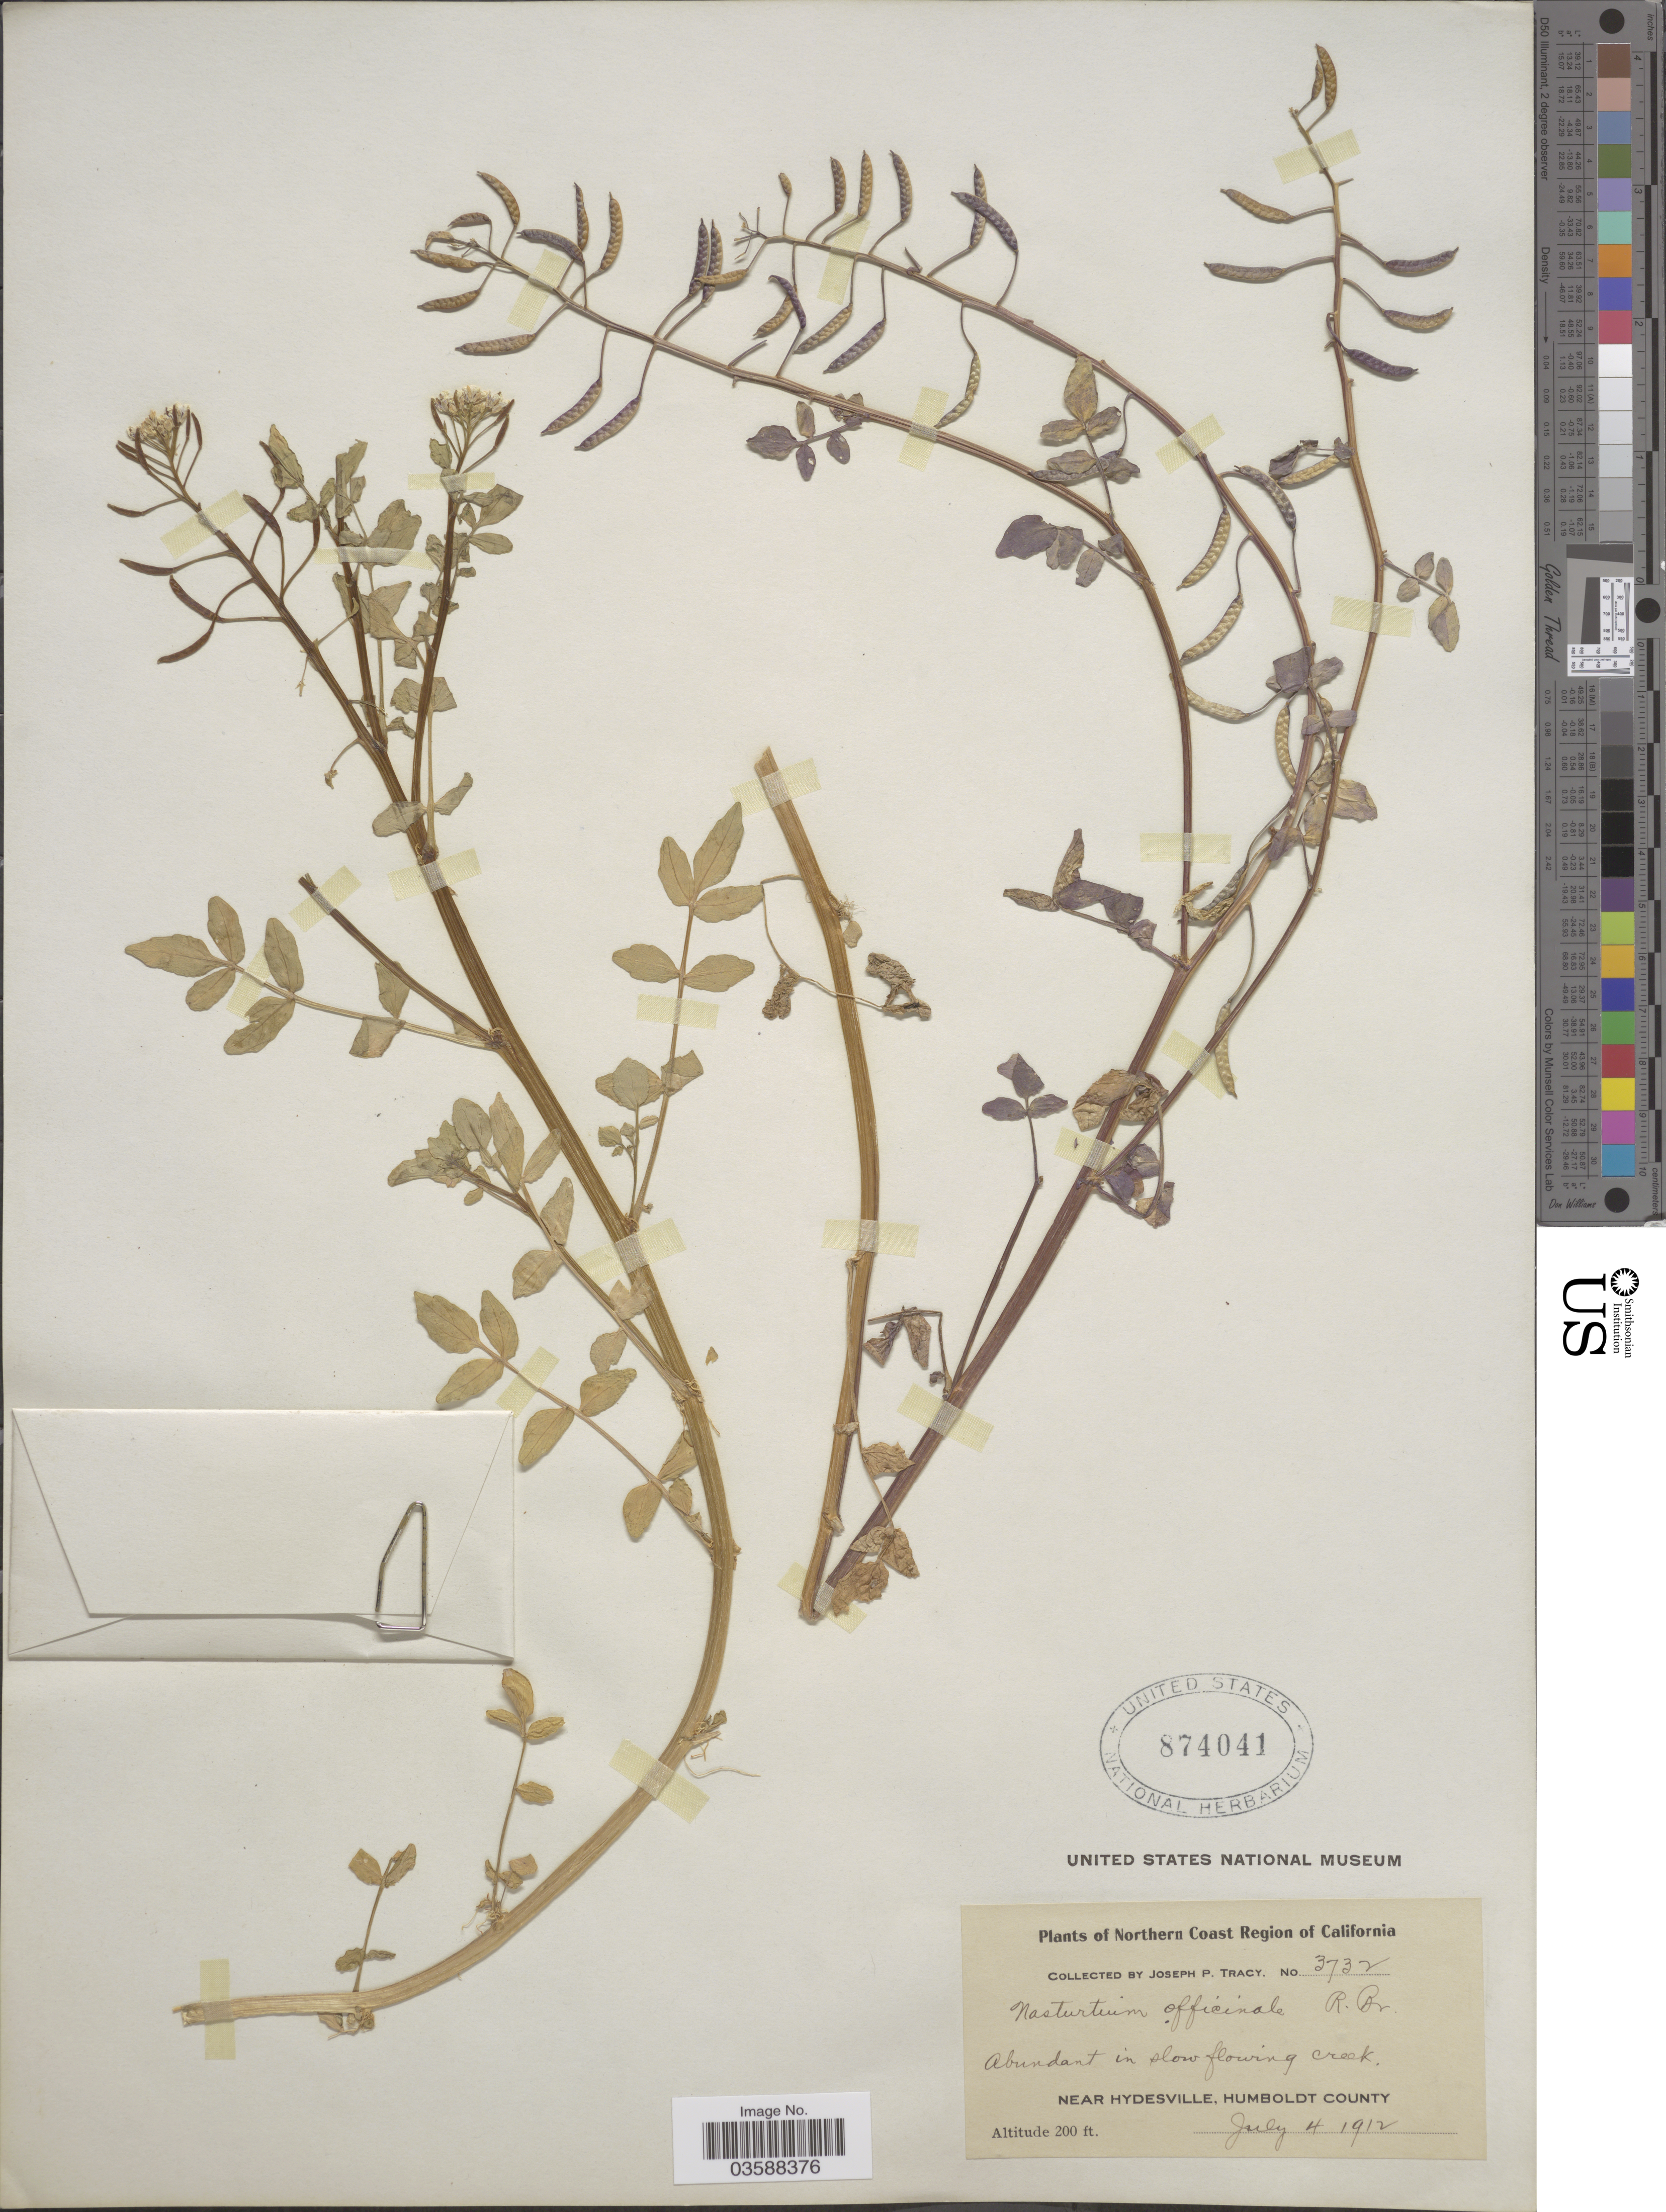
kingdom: Plantae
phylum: Tracheophyta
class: Magnoliopsida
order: Brassicales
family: Brassicaceae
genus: Nasturtium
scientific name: Nasturtium officinale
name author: R. Br.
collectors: J. Tracy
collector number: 3732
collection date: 1912-07-04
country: United States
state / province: California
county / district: Humboldt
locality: Northern Coast Region of California. Near Hydesville, Humboldt County.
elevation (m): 61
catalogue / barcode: US 874041